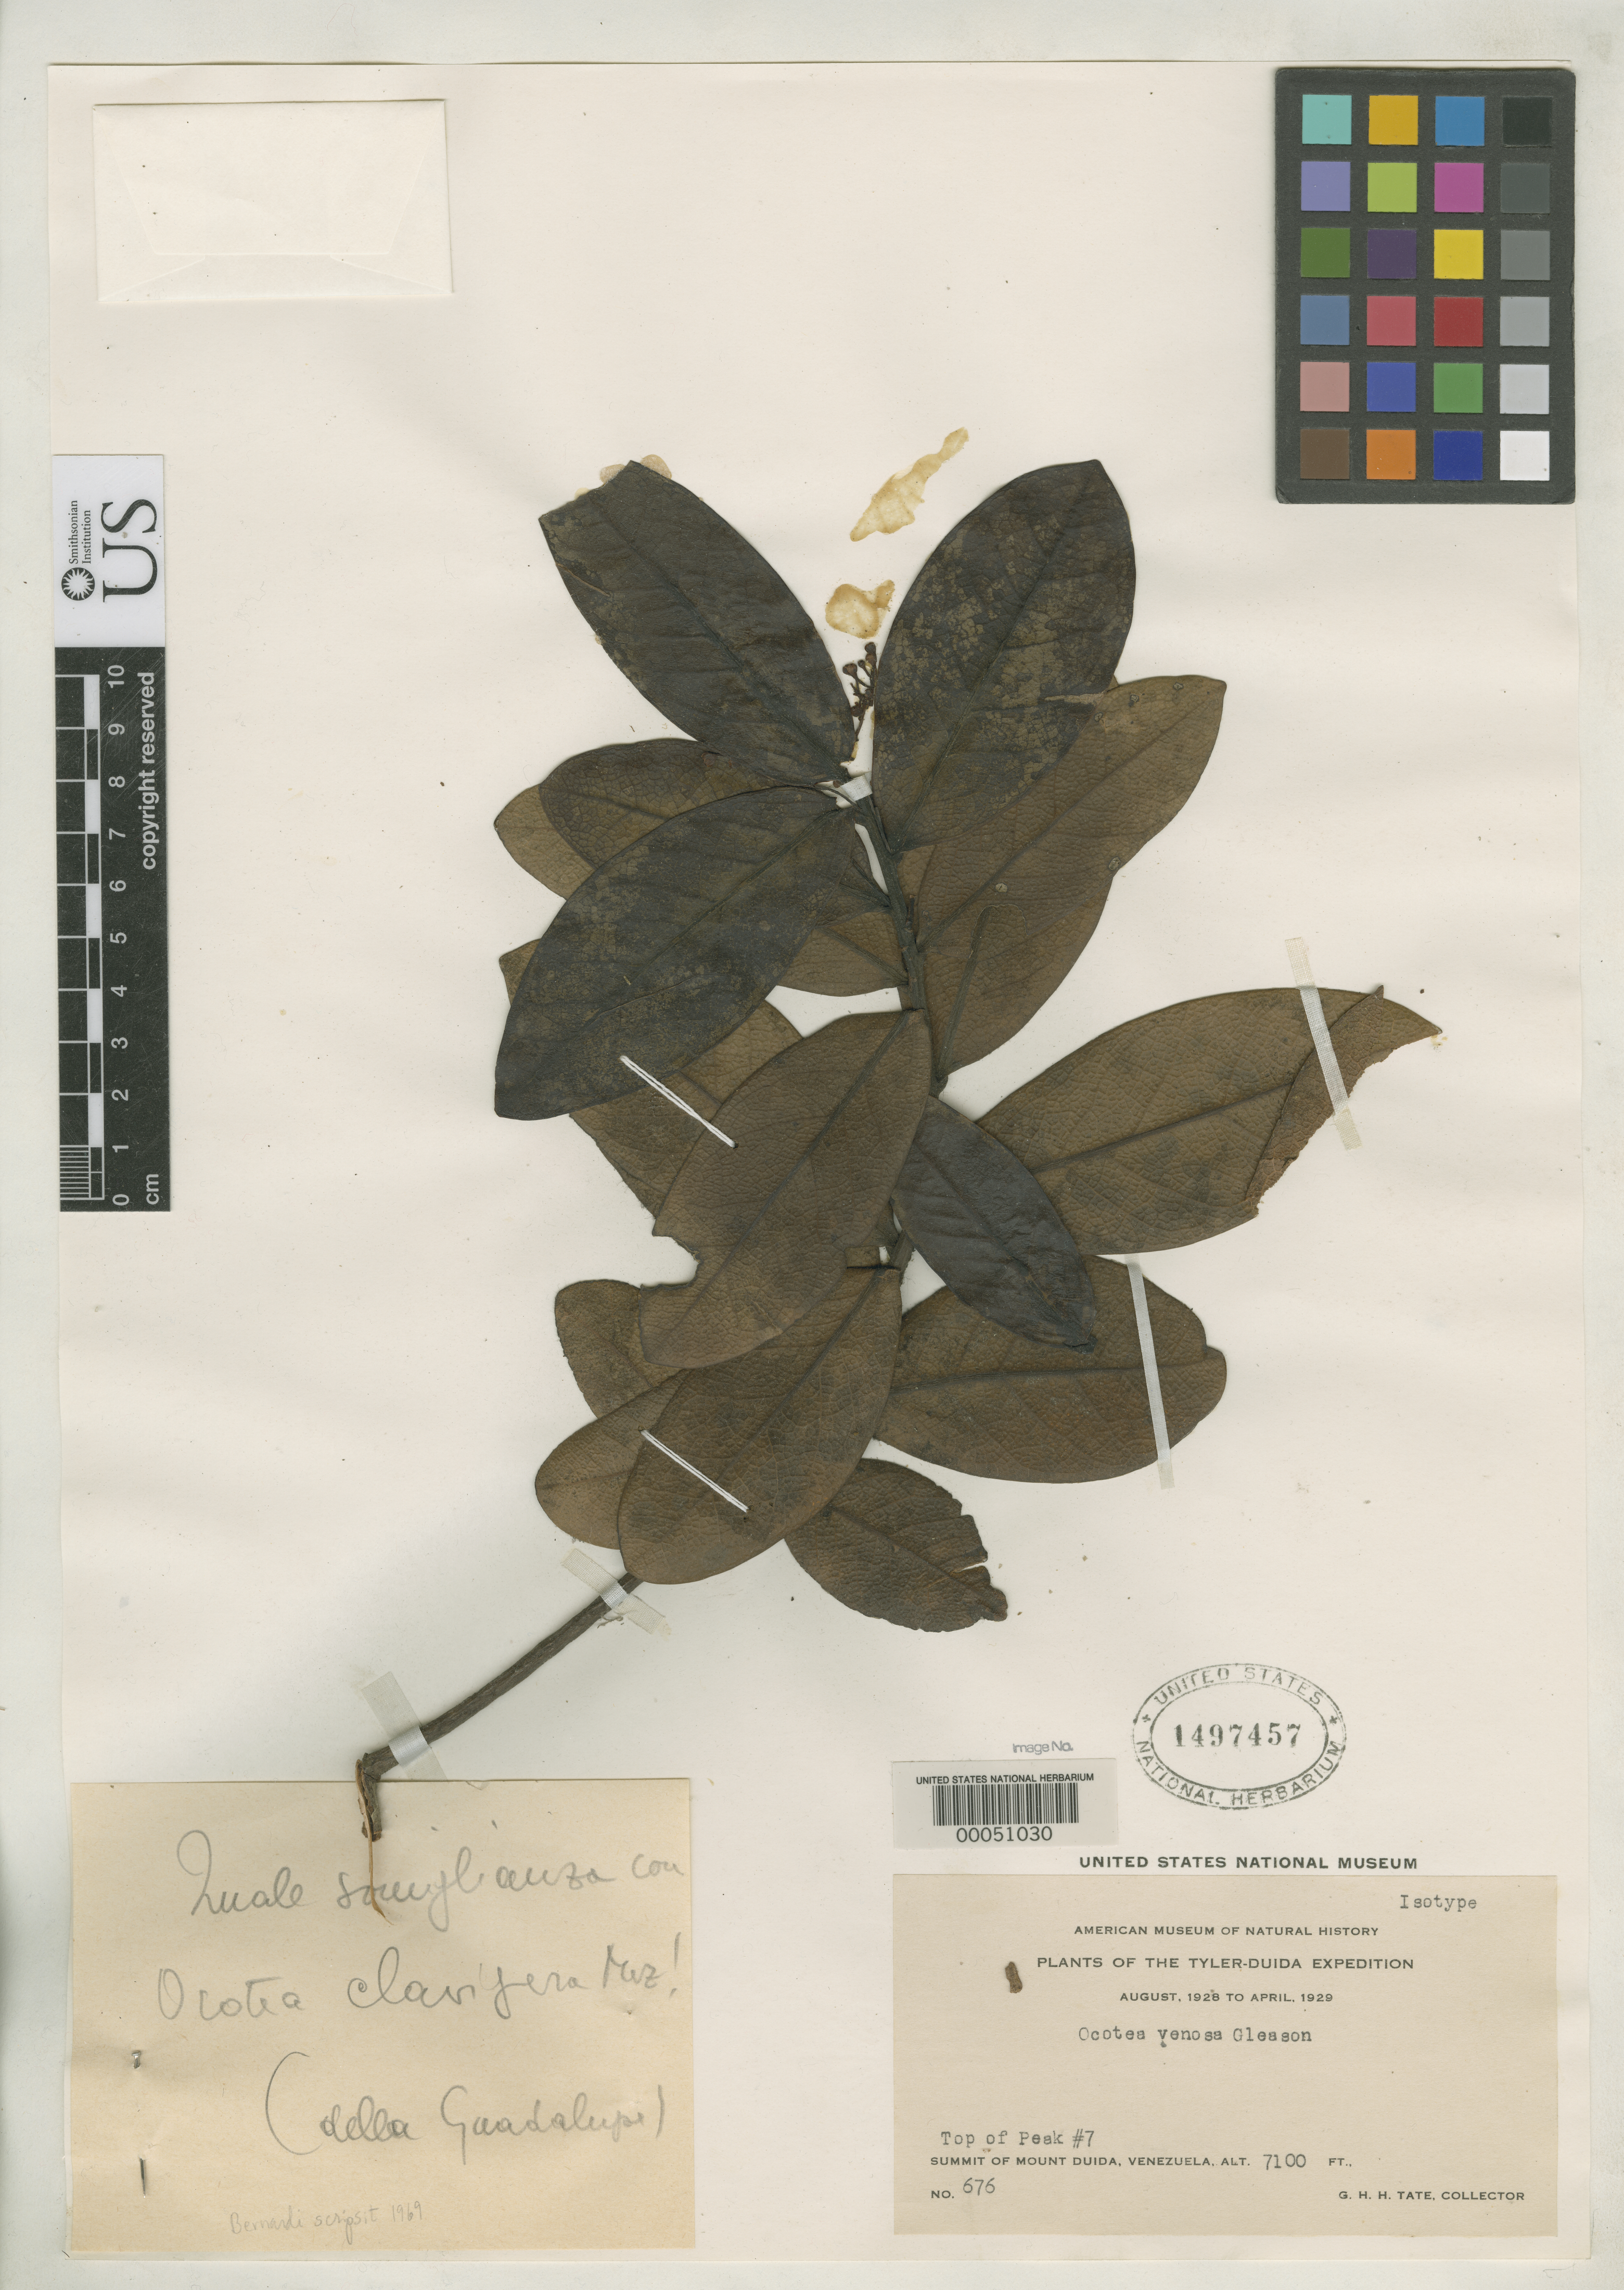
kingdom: Plantae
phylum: Tracheophyta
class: Magnoliopsida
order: Laurales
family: Lauraceae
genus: Ocotea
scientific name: Ocotea venosa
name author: Gleason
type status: Isotype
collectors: G. H. H.Tate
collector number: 676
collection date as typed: Aug 1928 to -- Apr 1929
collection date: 1928-08/1929-04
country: Venezuela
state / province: Amazonas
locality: Mt. Duida.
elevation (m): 2164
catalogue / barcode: US 1497457